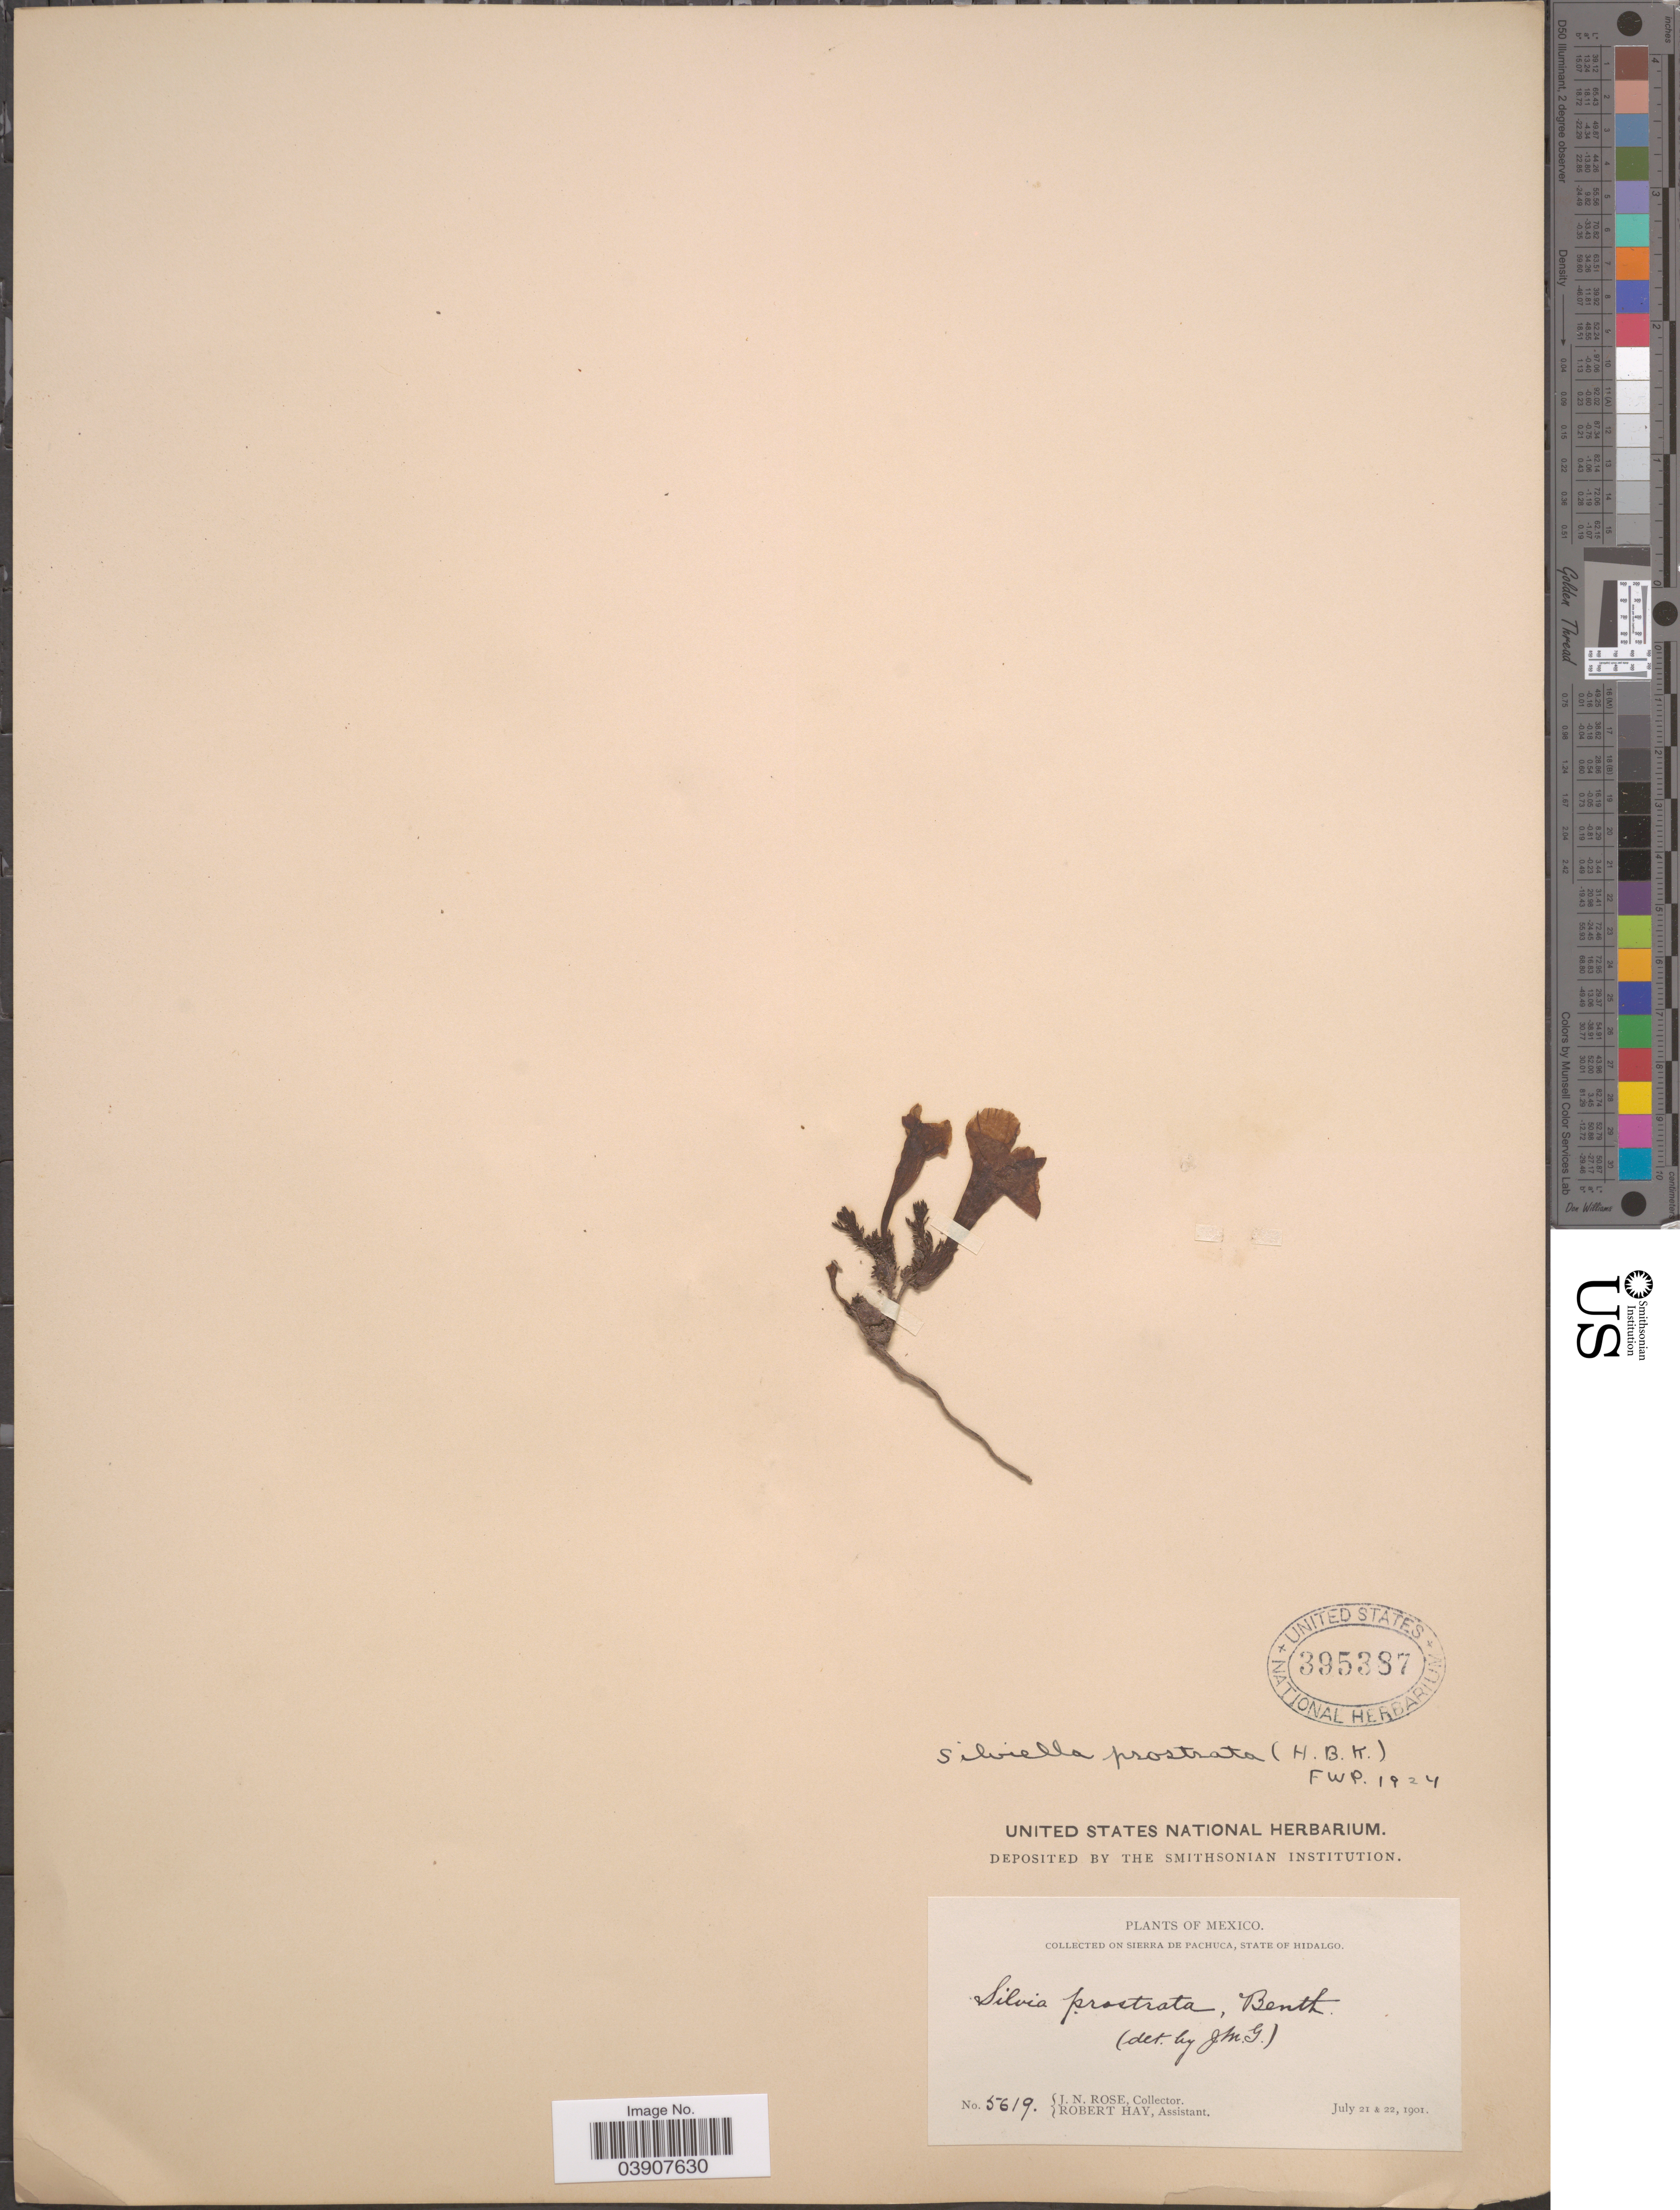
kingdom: Plantae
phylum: Tracheophyta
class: Magnoliopsida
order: Lamiales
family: Orobanchaceae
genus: Silvia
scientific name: Silvia prostrata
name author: (Kunth) Benth.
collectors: J. N. Rose & R. Hay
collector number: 5619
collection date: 1901-07-21/1901-07-22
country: Mexico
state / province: Hidalgo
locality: On Sierra de Pachuca.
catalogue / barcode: US 395387